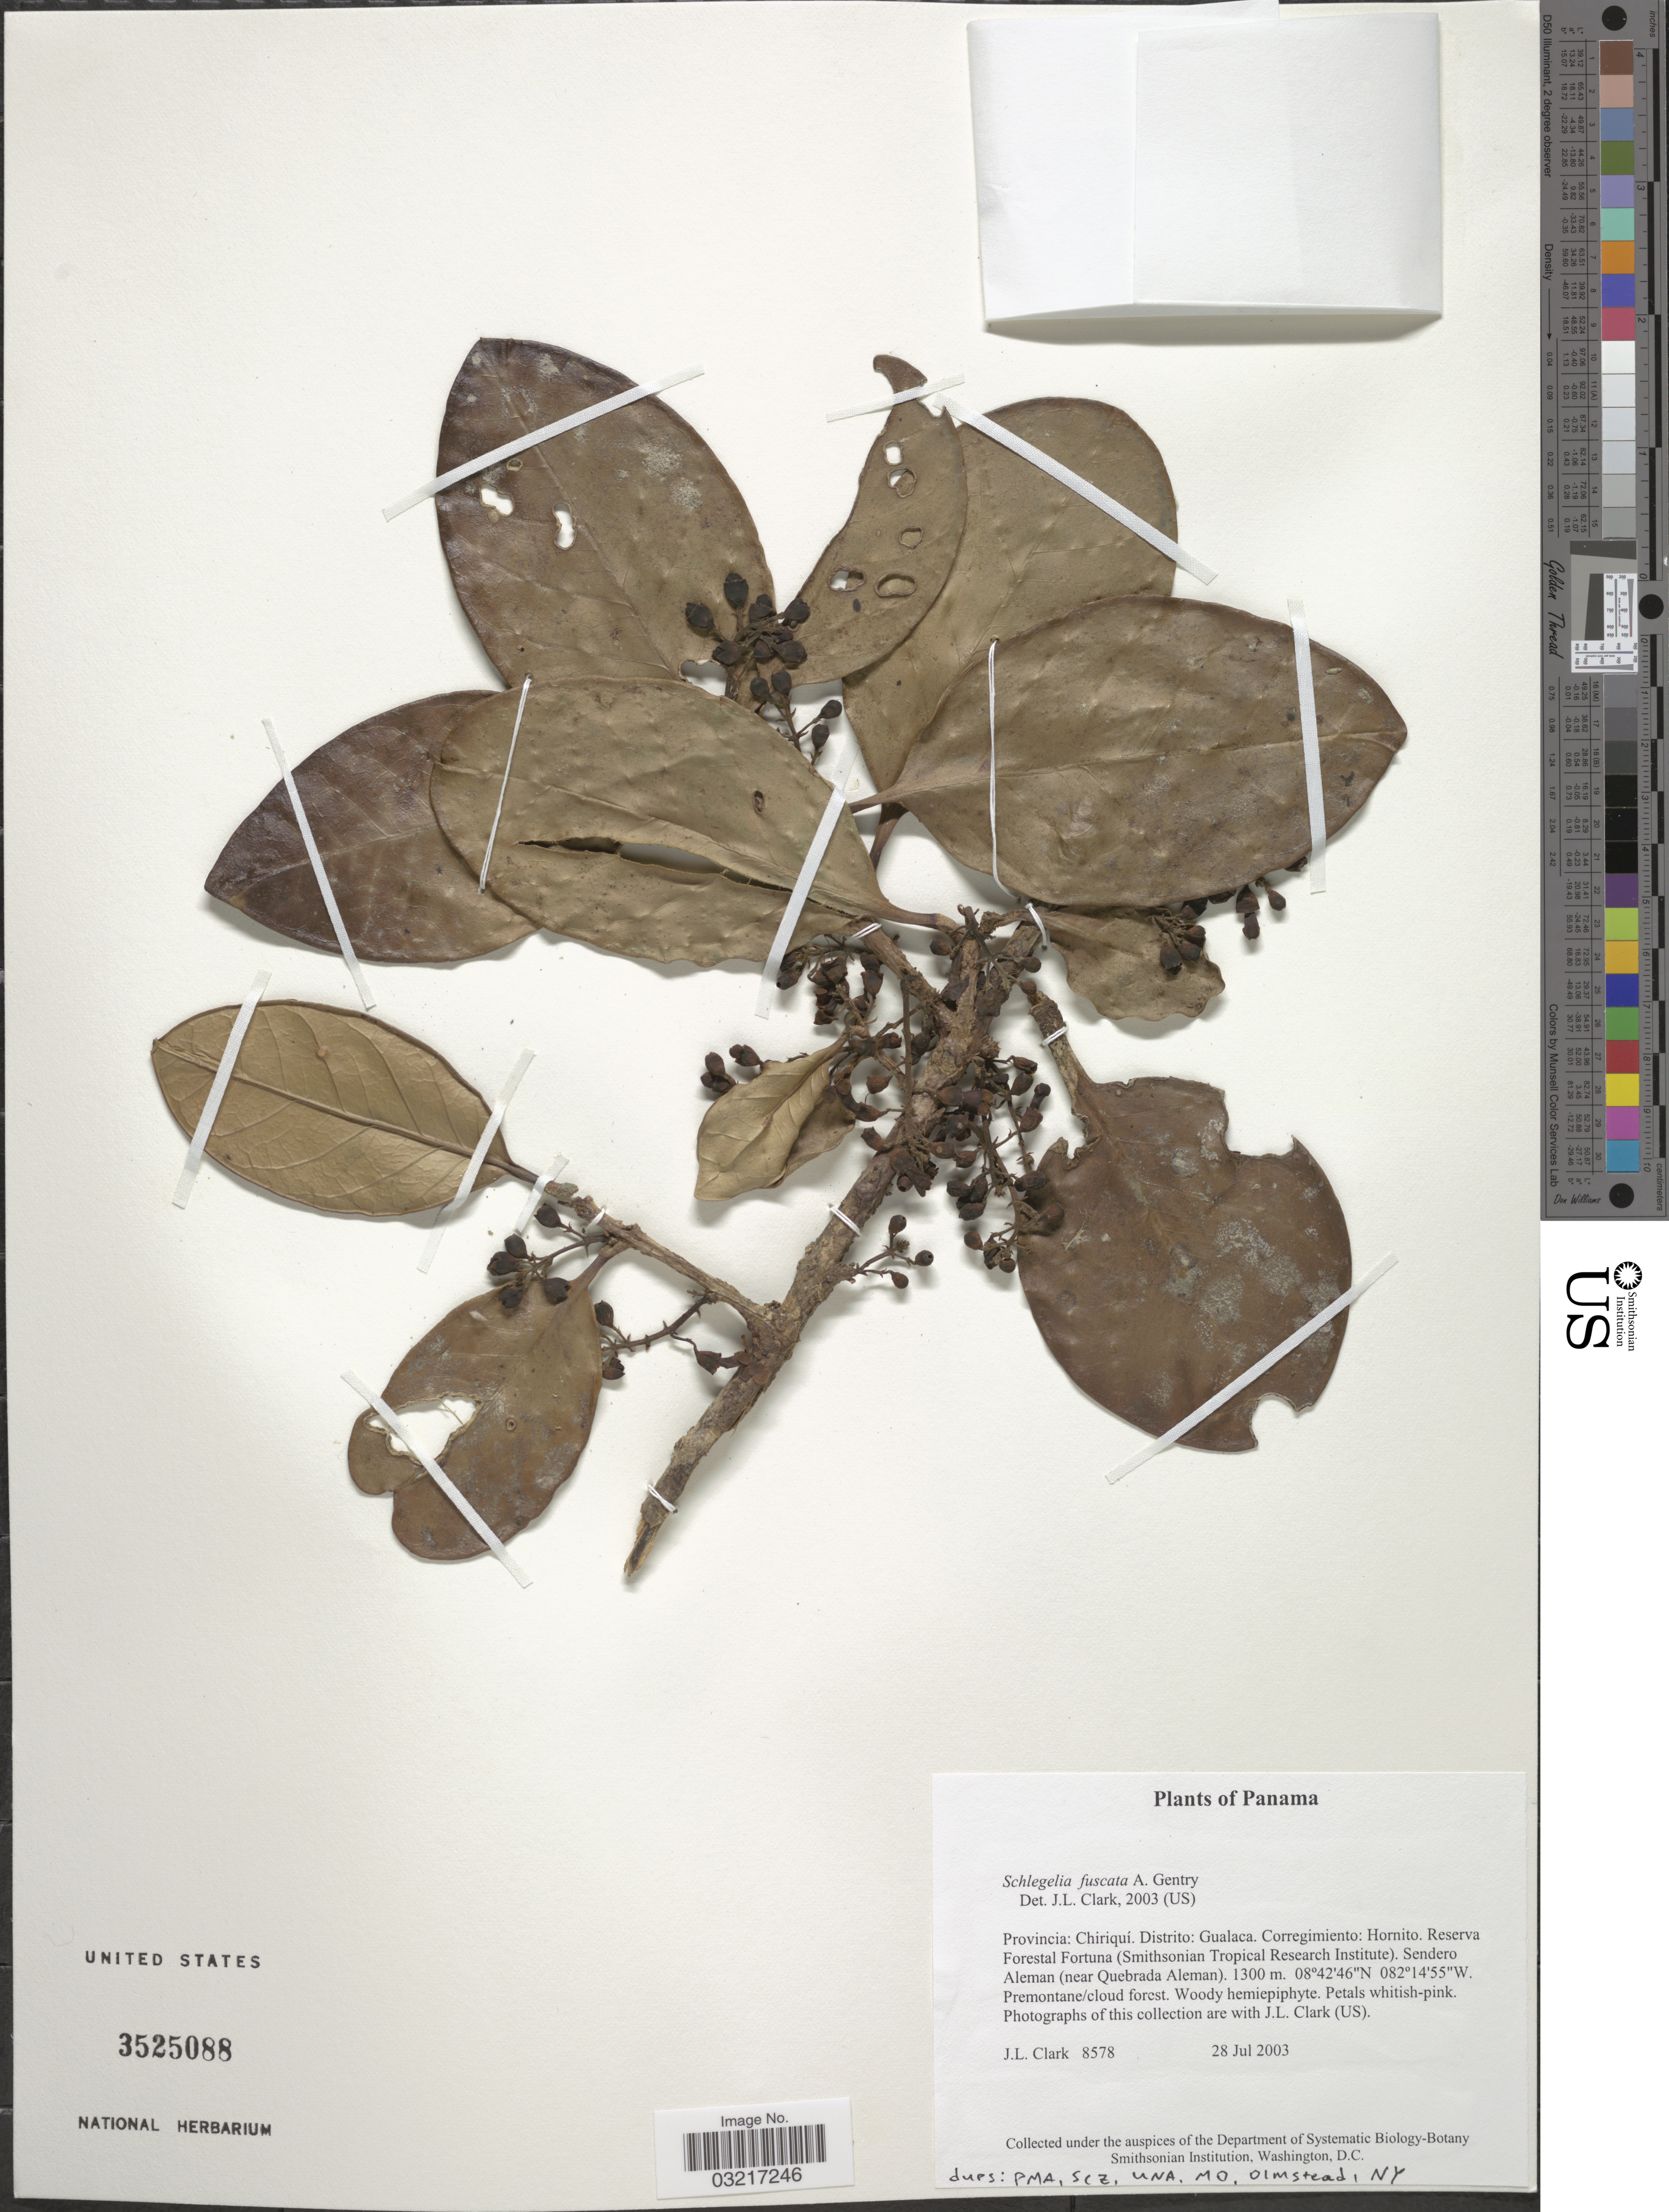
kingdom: Plantae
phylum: Tracheophyta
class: Magnoliopsida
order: Lamiales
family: Schlegeliaceae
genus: Schlegelia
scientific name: Schlegelia fuscata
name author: A.H. Gentry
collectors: J. L. Clark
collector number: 8578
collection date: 2003-07-28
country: Panama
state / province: Chiriqui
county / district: Gualaca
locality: Distrito: Gualaca. Corregimiento: Hornito. Reserva Forestal Fortuna (Smithsonian Tropical Research Institute). Sendero Aleman (near Quebrada Aleman).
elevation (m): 1300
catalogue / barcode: US 3525088